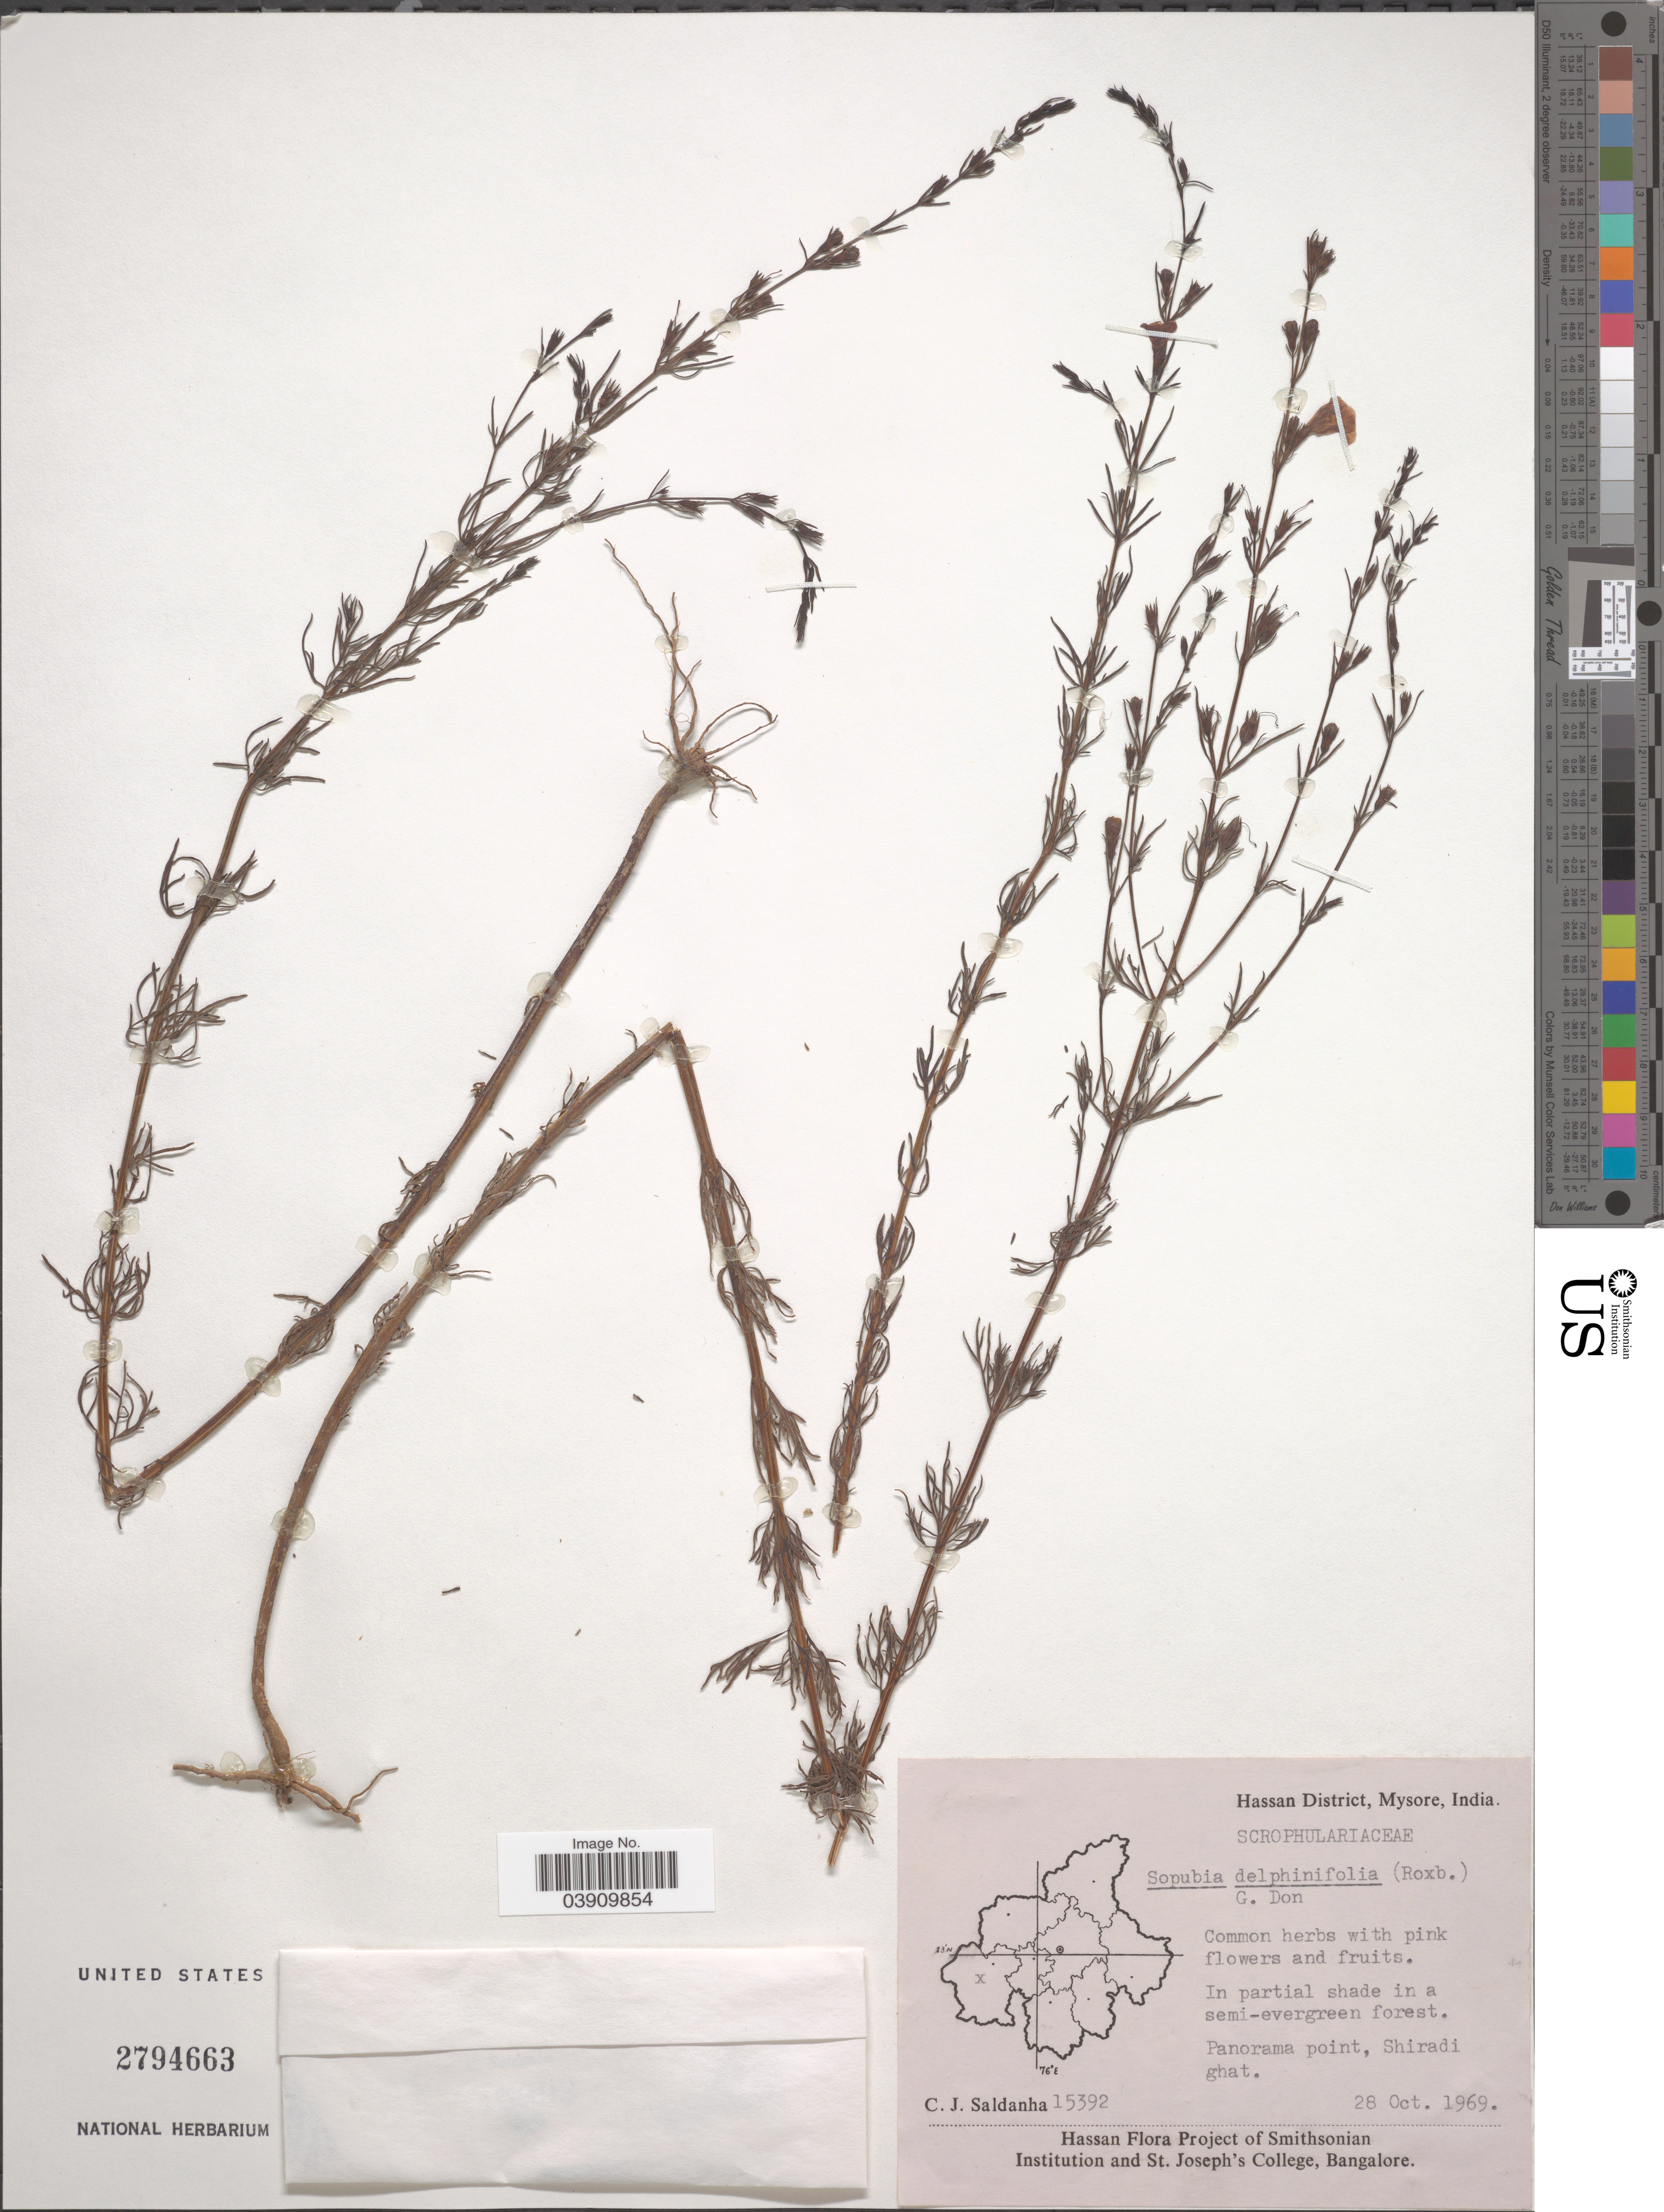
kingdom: Plantae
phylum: Tracheophyta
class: Magnoliopsida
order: Lamiales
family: Orobanchaceae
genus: Sopubia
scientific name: Sopubia delphinifolia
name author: G. Don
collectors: C. J. Saldanha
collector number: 15392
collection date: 1969-10-28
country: India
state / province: Karnataka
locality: Hassan District, Mysore. Panorama point, Shiradi ghat.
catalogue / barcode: US 2794663